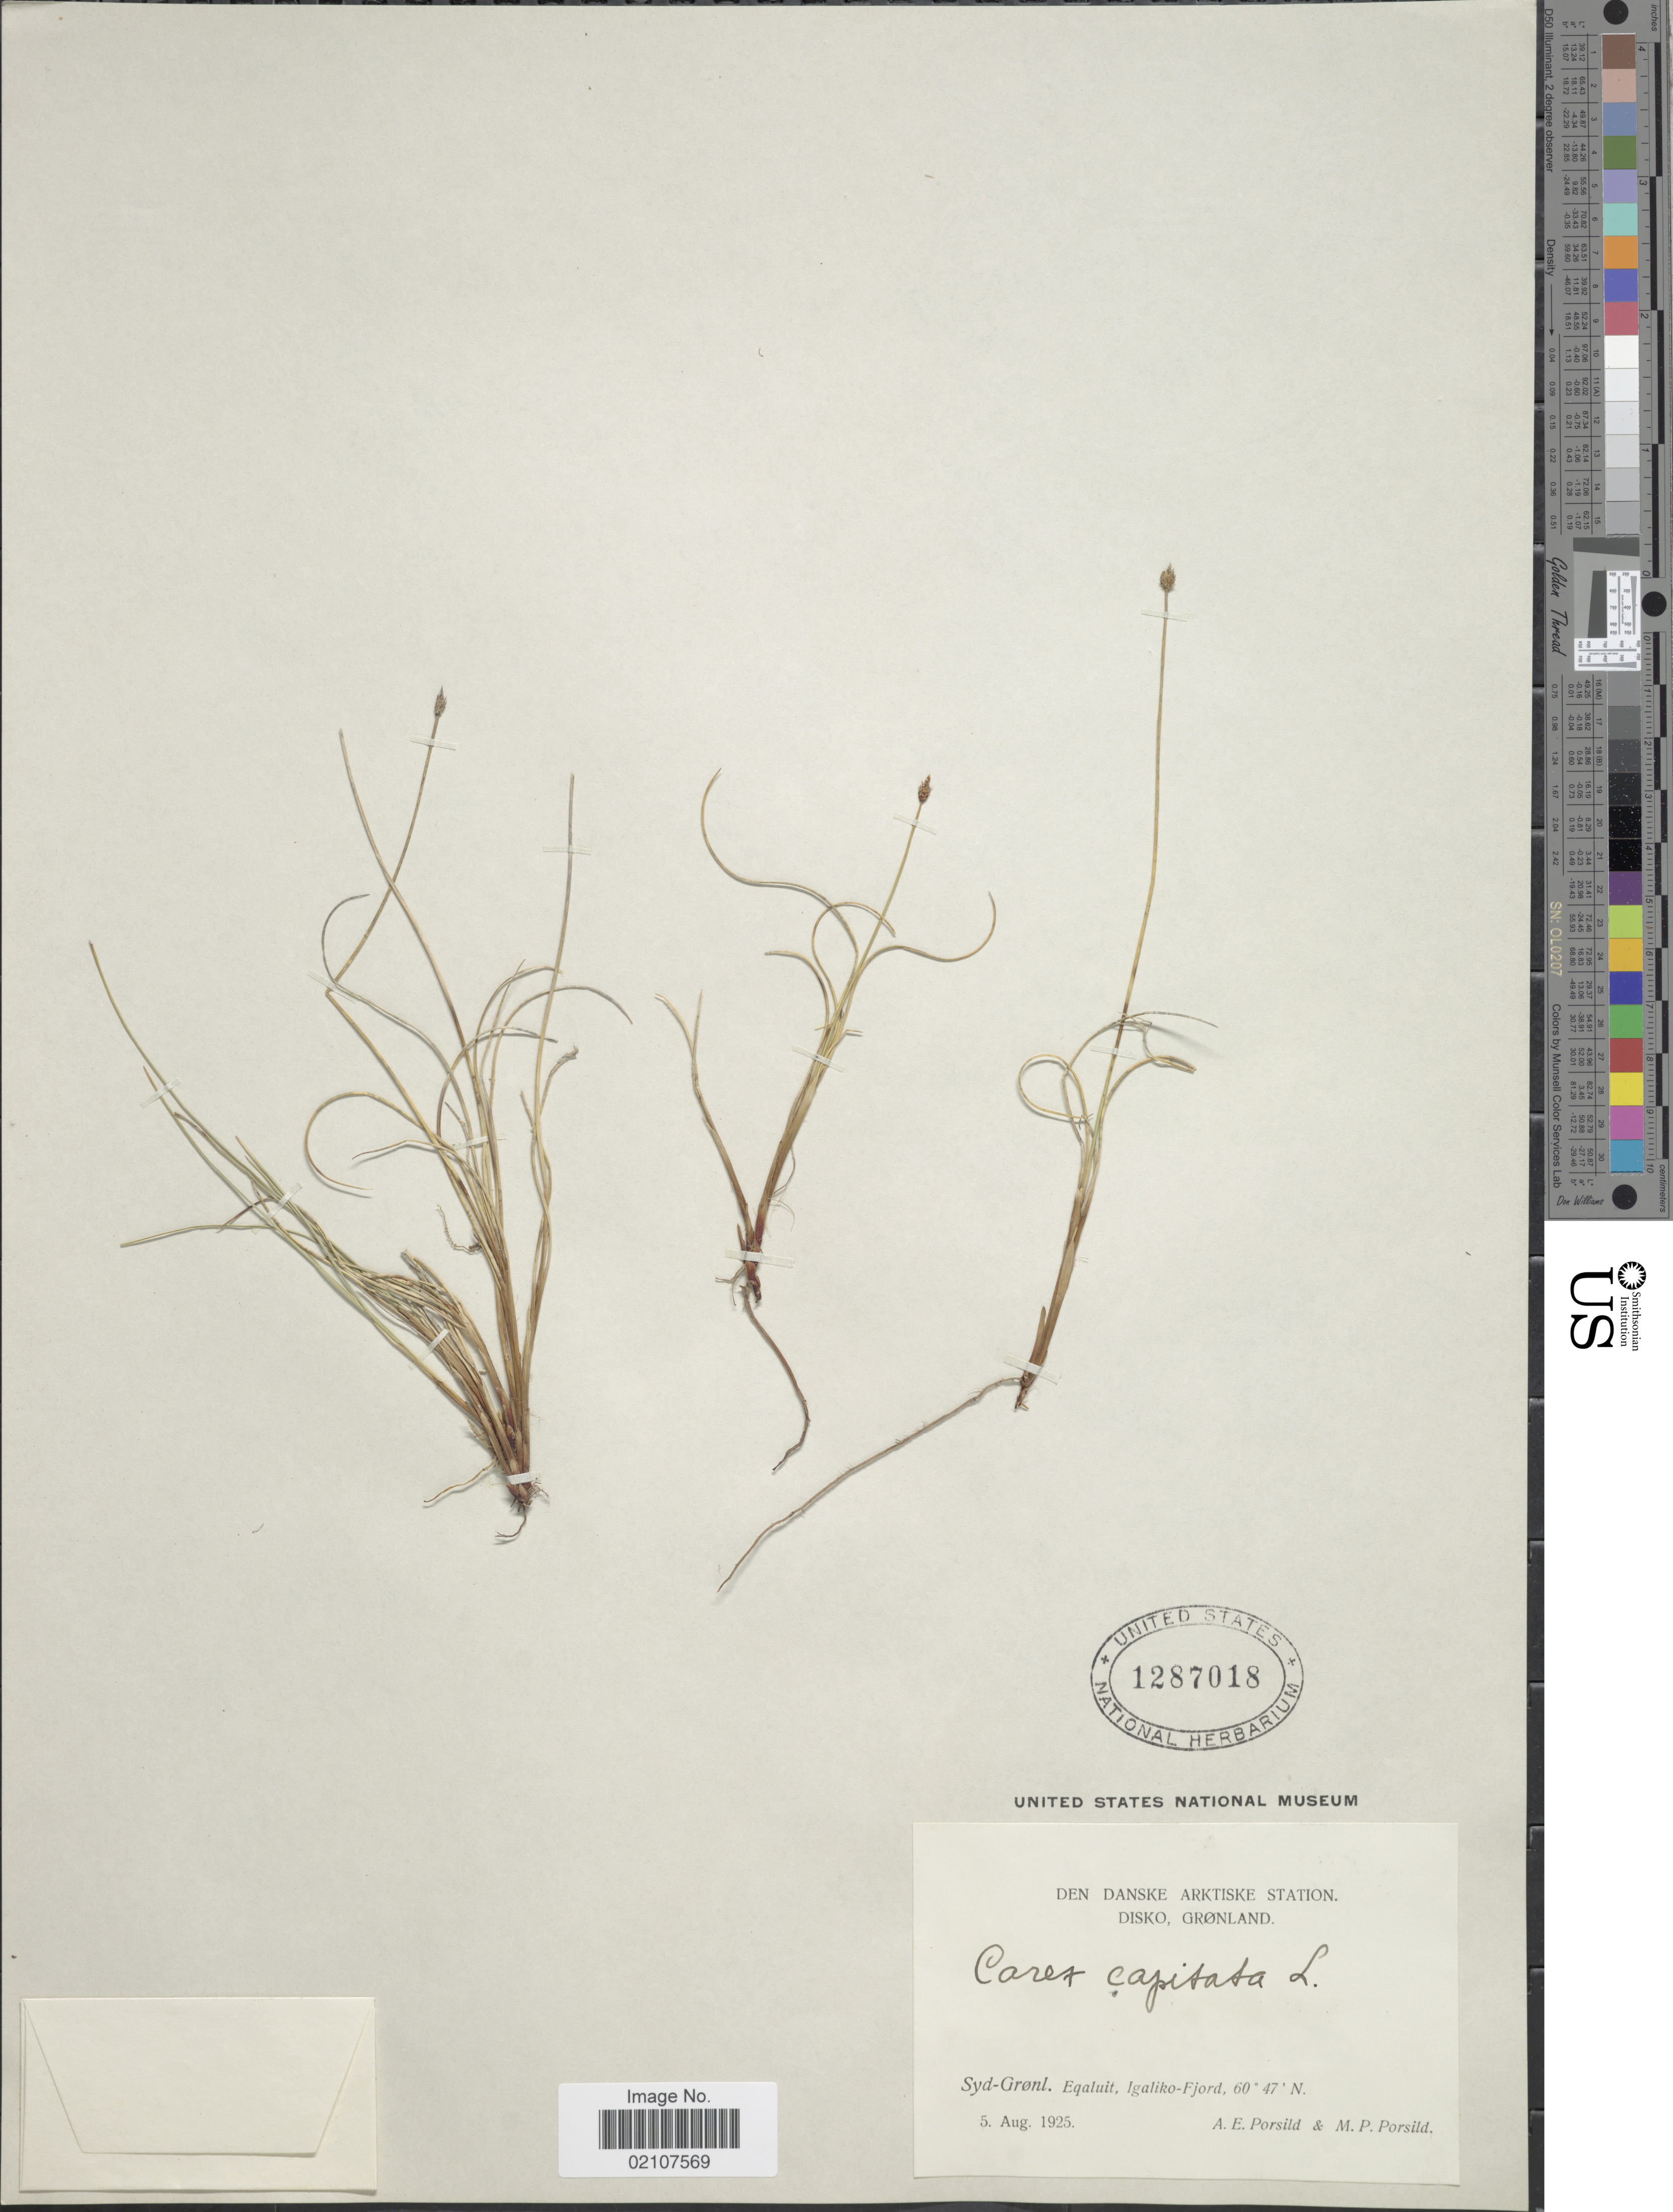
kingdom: Plantae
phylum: Tracheophyta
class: Liliopsida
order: Poales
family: Cyperaceae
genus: Carex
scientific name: Carex capitata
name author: L.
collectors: A. E. Porsild & M. P. Porsild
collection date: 1925-08-05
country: Greenland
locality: Den Danske Artiske Station Disko, Syd-Grønland. Eqaluit, Igaliko-Fjord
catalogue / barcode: US 1287018